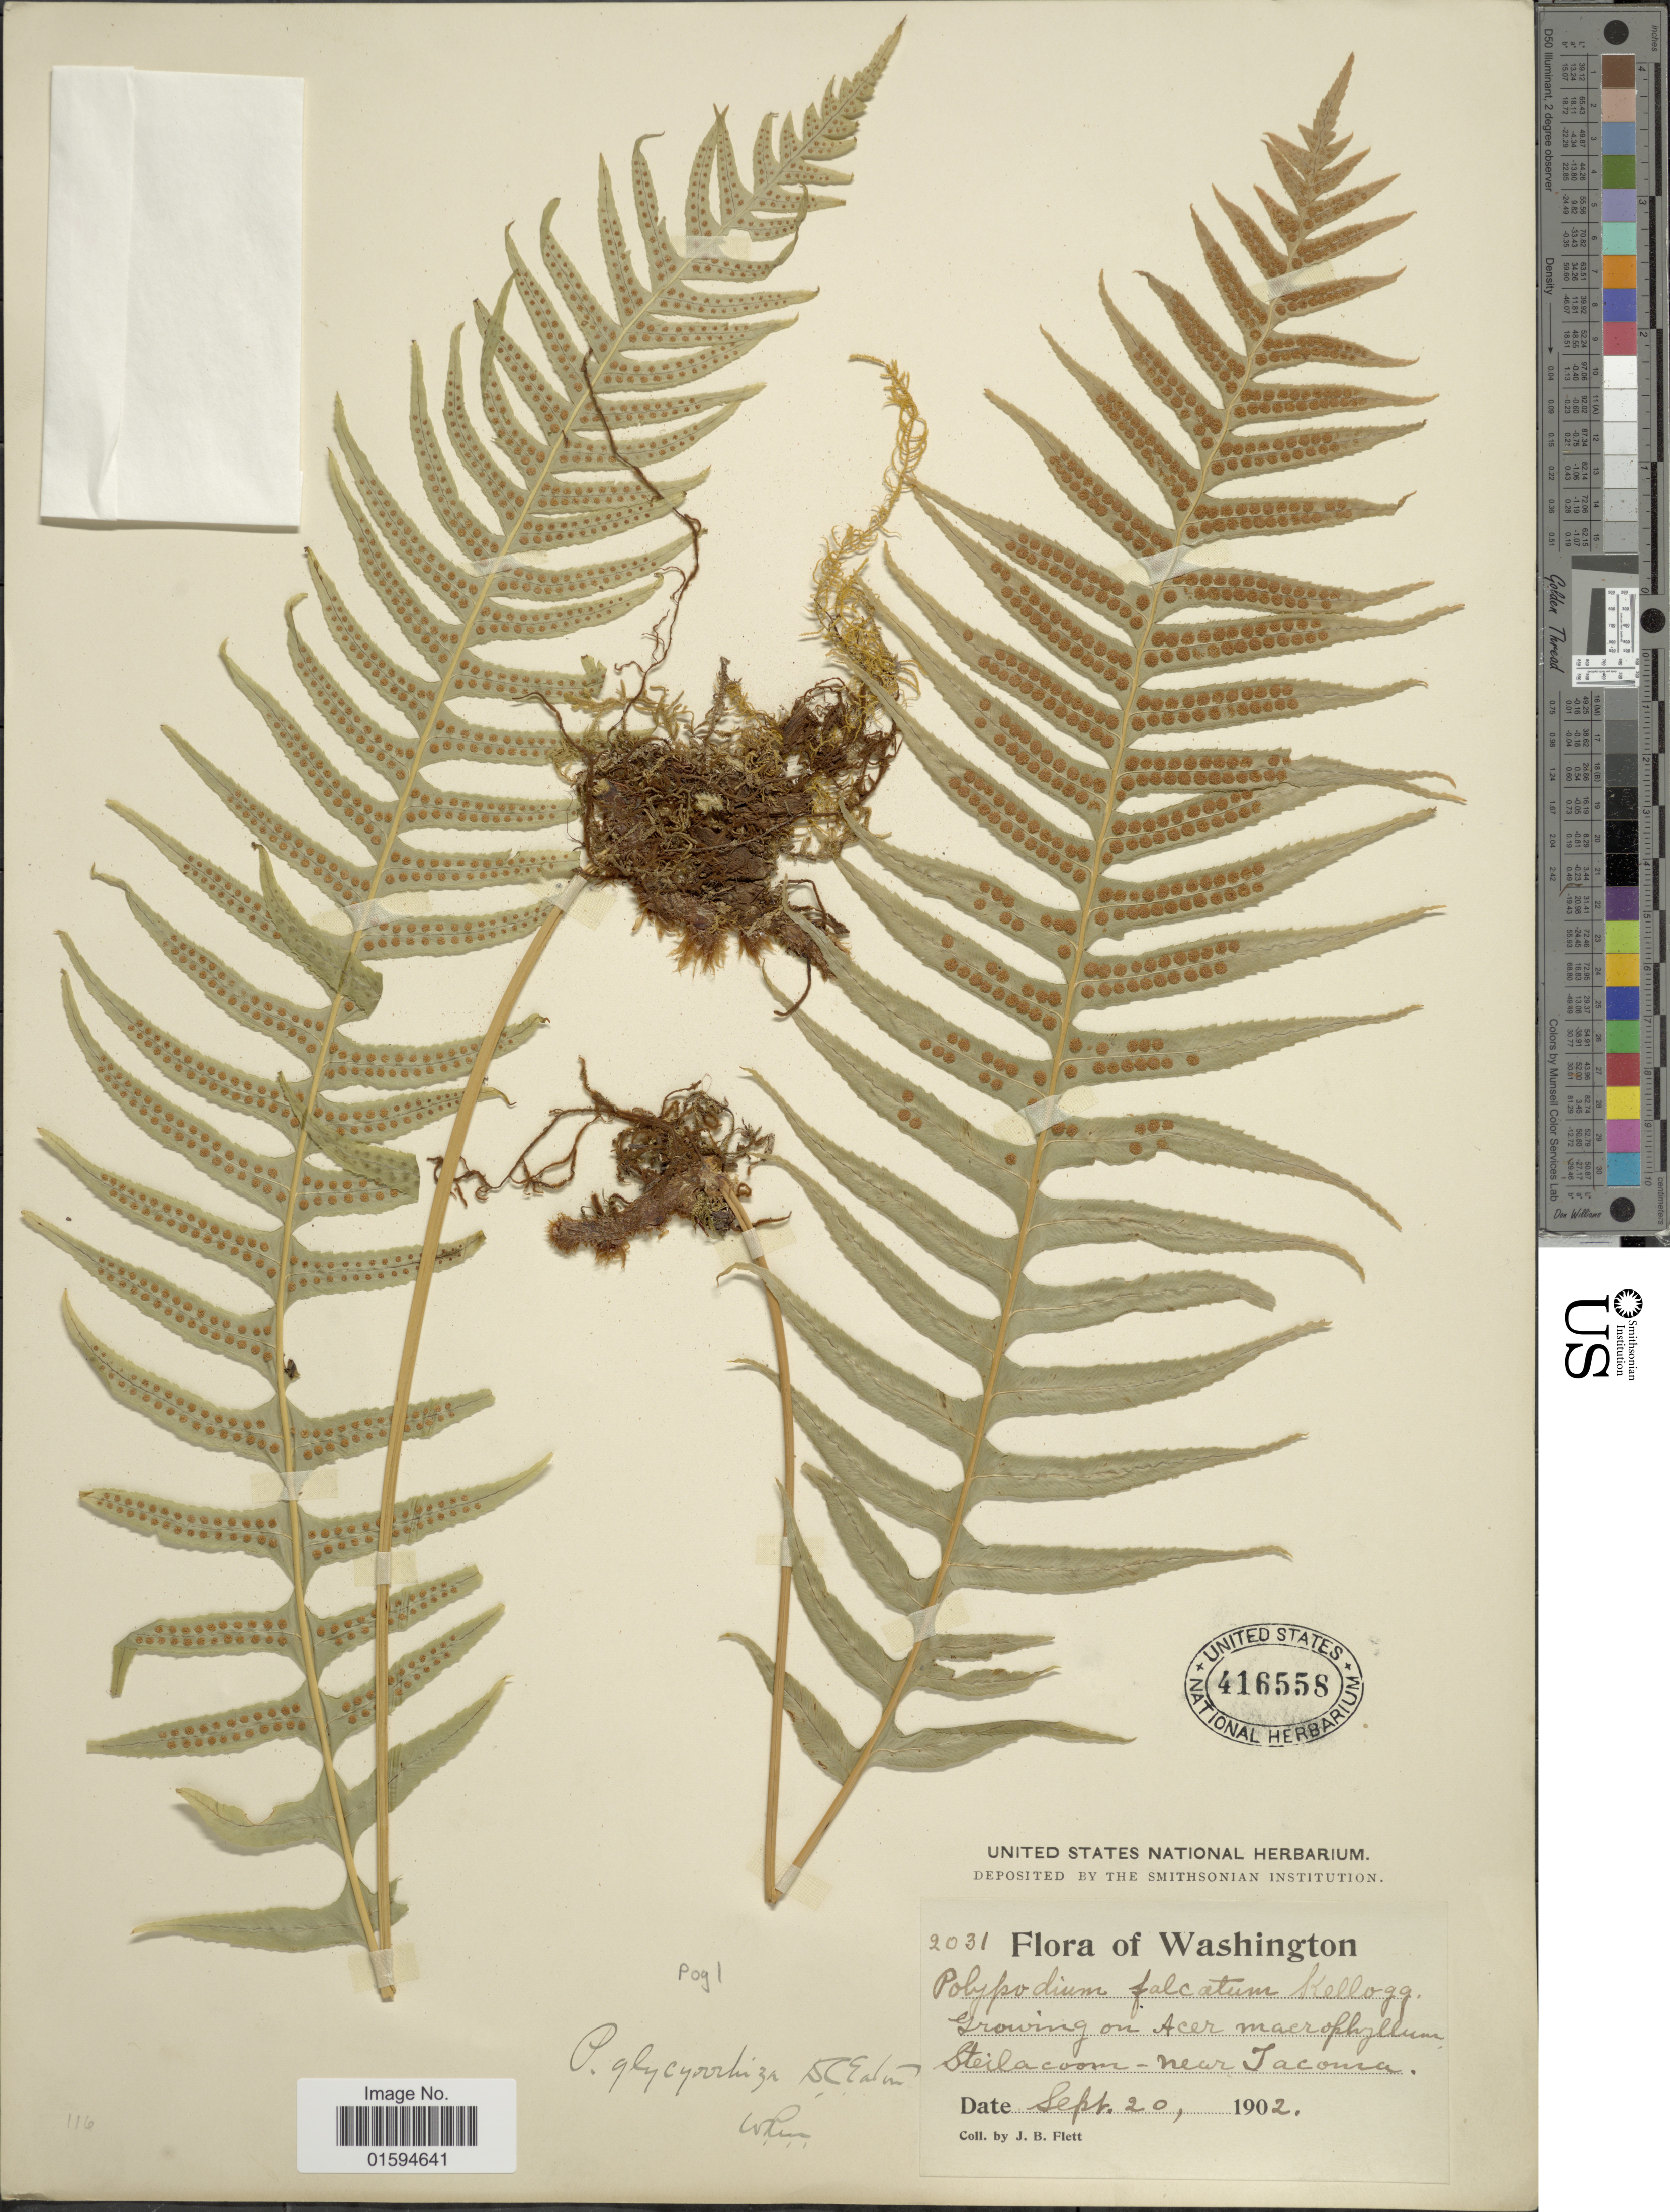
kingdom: Plantae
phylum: Tracheophyta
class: Polypodiopsida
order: Polypodiales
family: Polypodiaceae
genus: Polypodium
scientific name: Polypodium glycyrrhiza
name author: D.C. Eaton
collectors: J. Flett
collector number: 2031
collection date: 1902-09-20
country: United States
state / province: Washington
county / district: Pierce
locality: Steilacoom-near Tacoma.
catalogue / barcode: US 416558